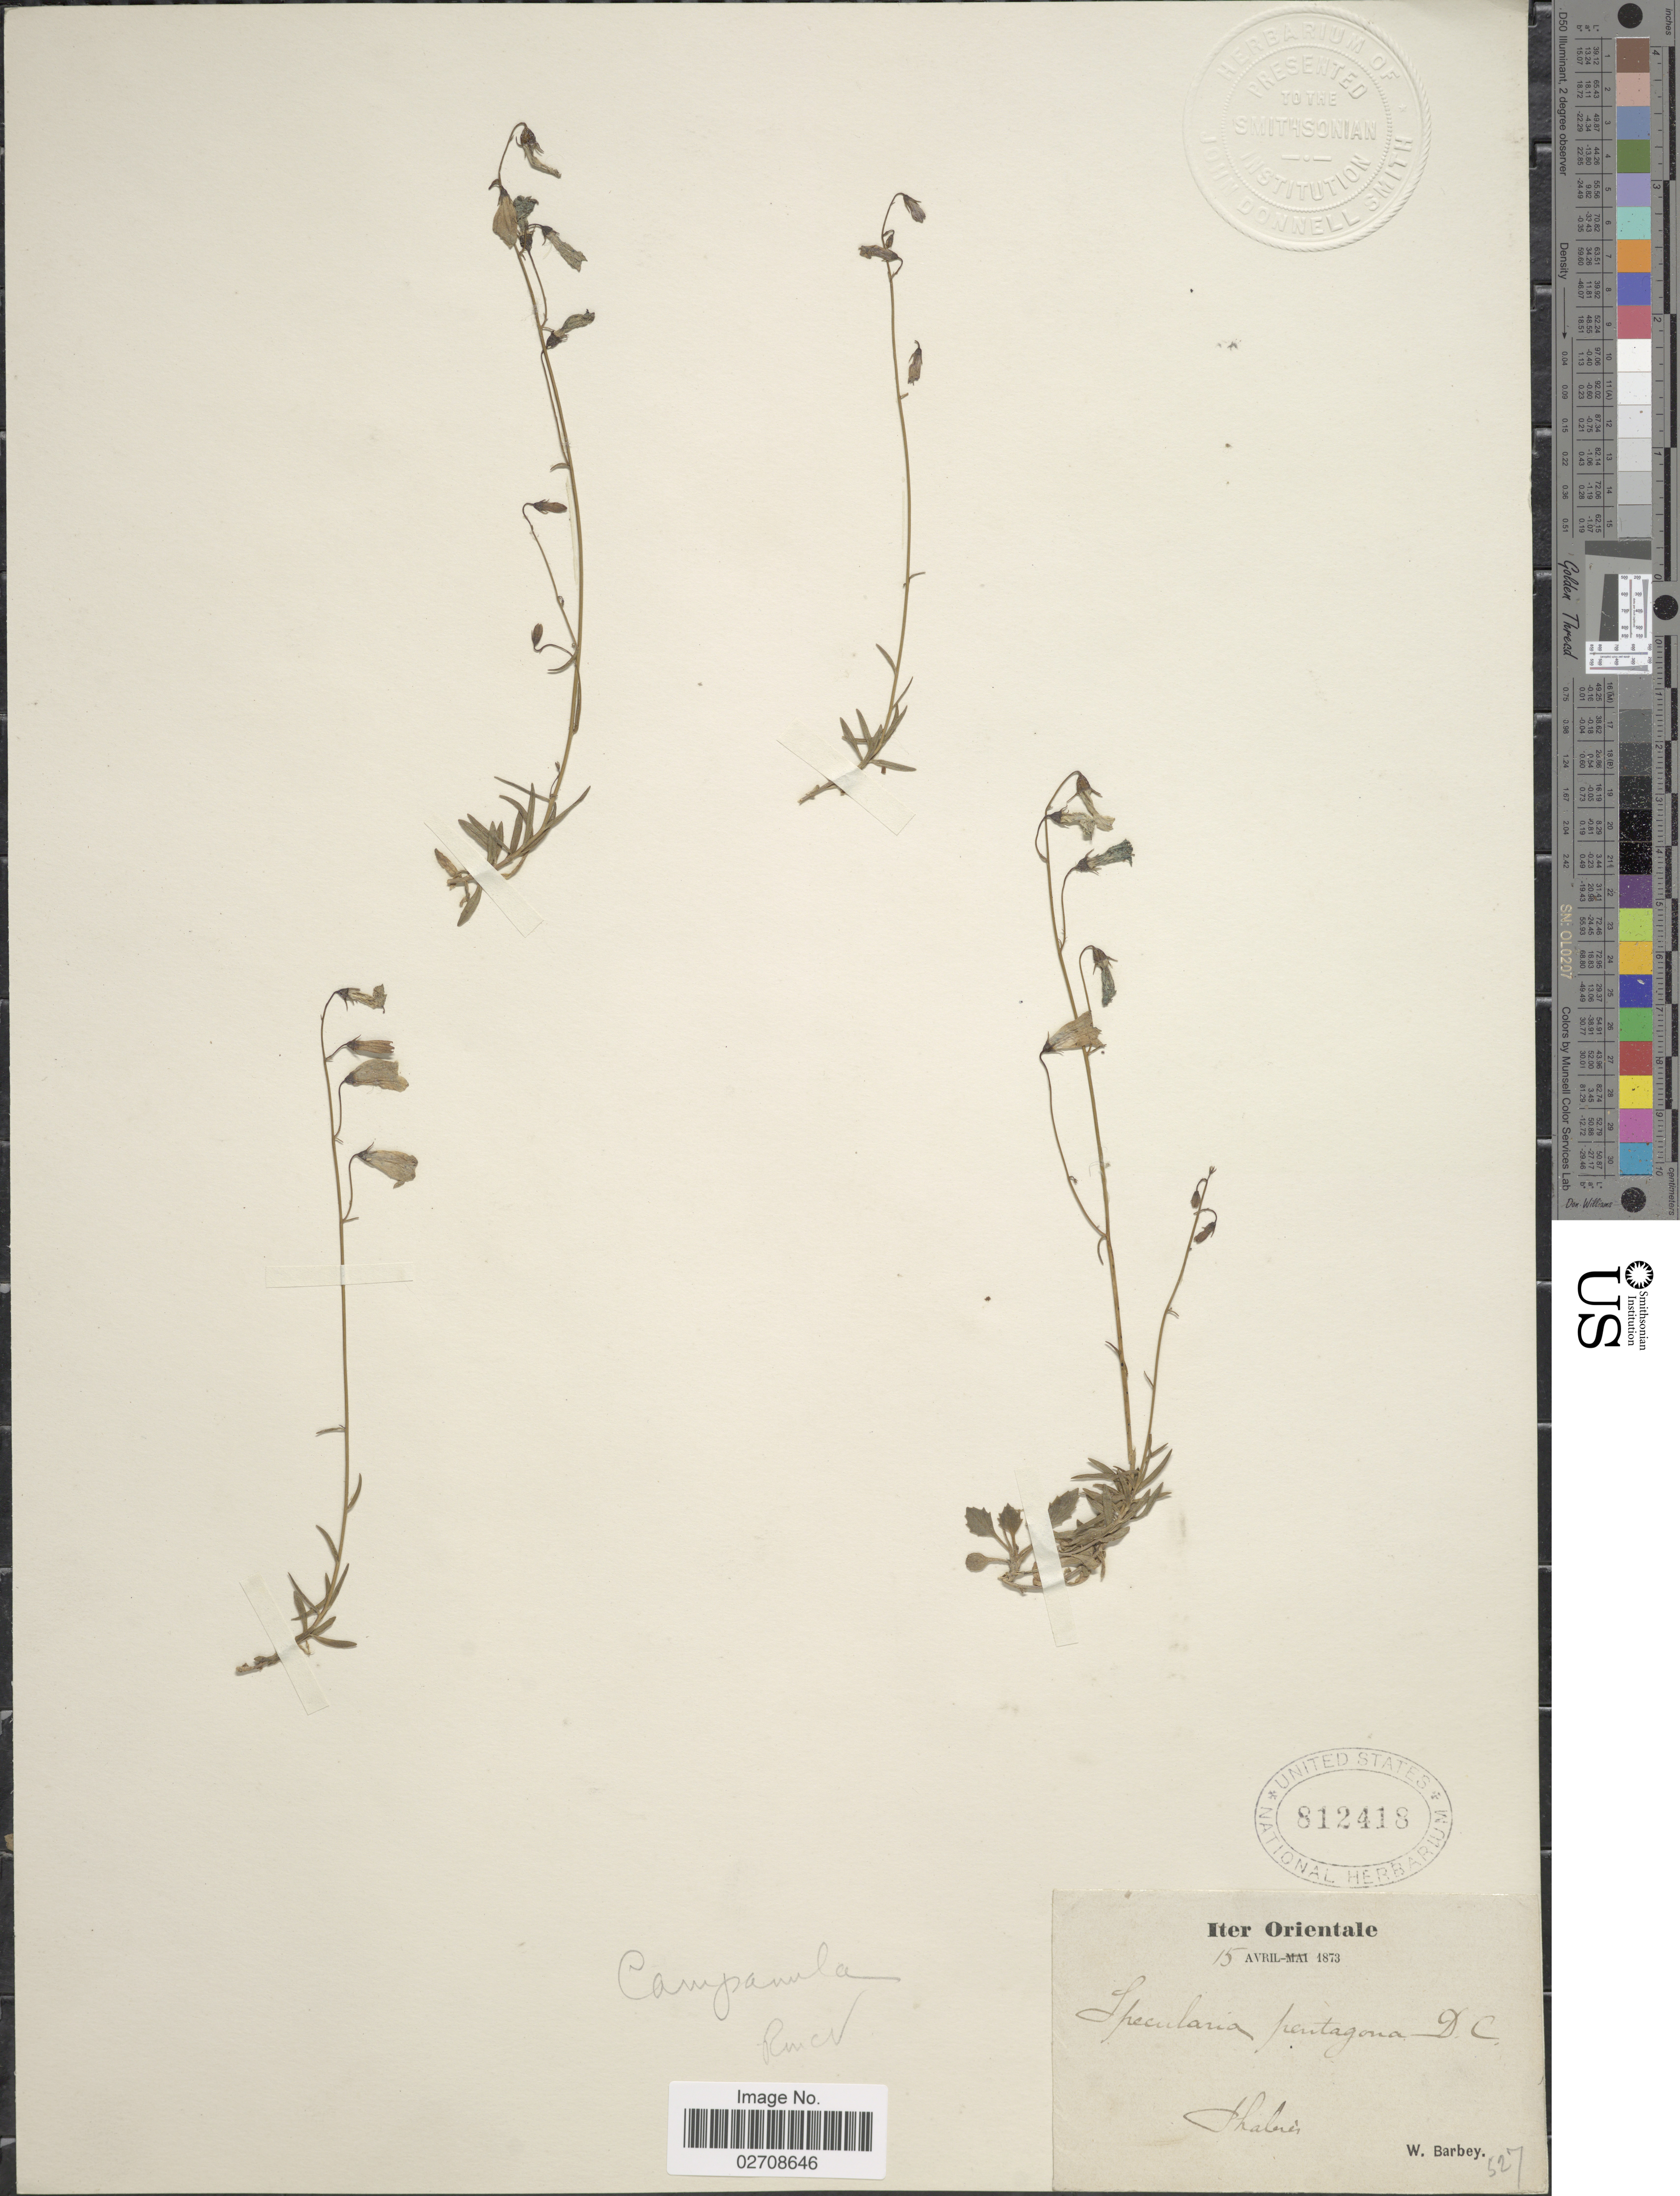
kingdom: Plantae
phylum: Tracheophyta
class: Magnoliopsida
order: Asterales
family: Campanulaceae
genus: Campanula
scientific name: Campanula sp.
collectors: W. Barbey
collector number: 527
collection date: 1873-04-15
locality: Iter Oriental, Shalaes [interpreted]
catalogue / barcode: US 812418